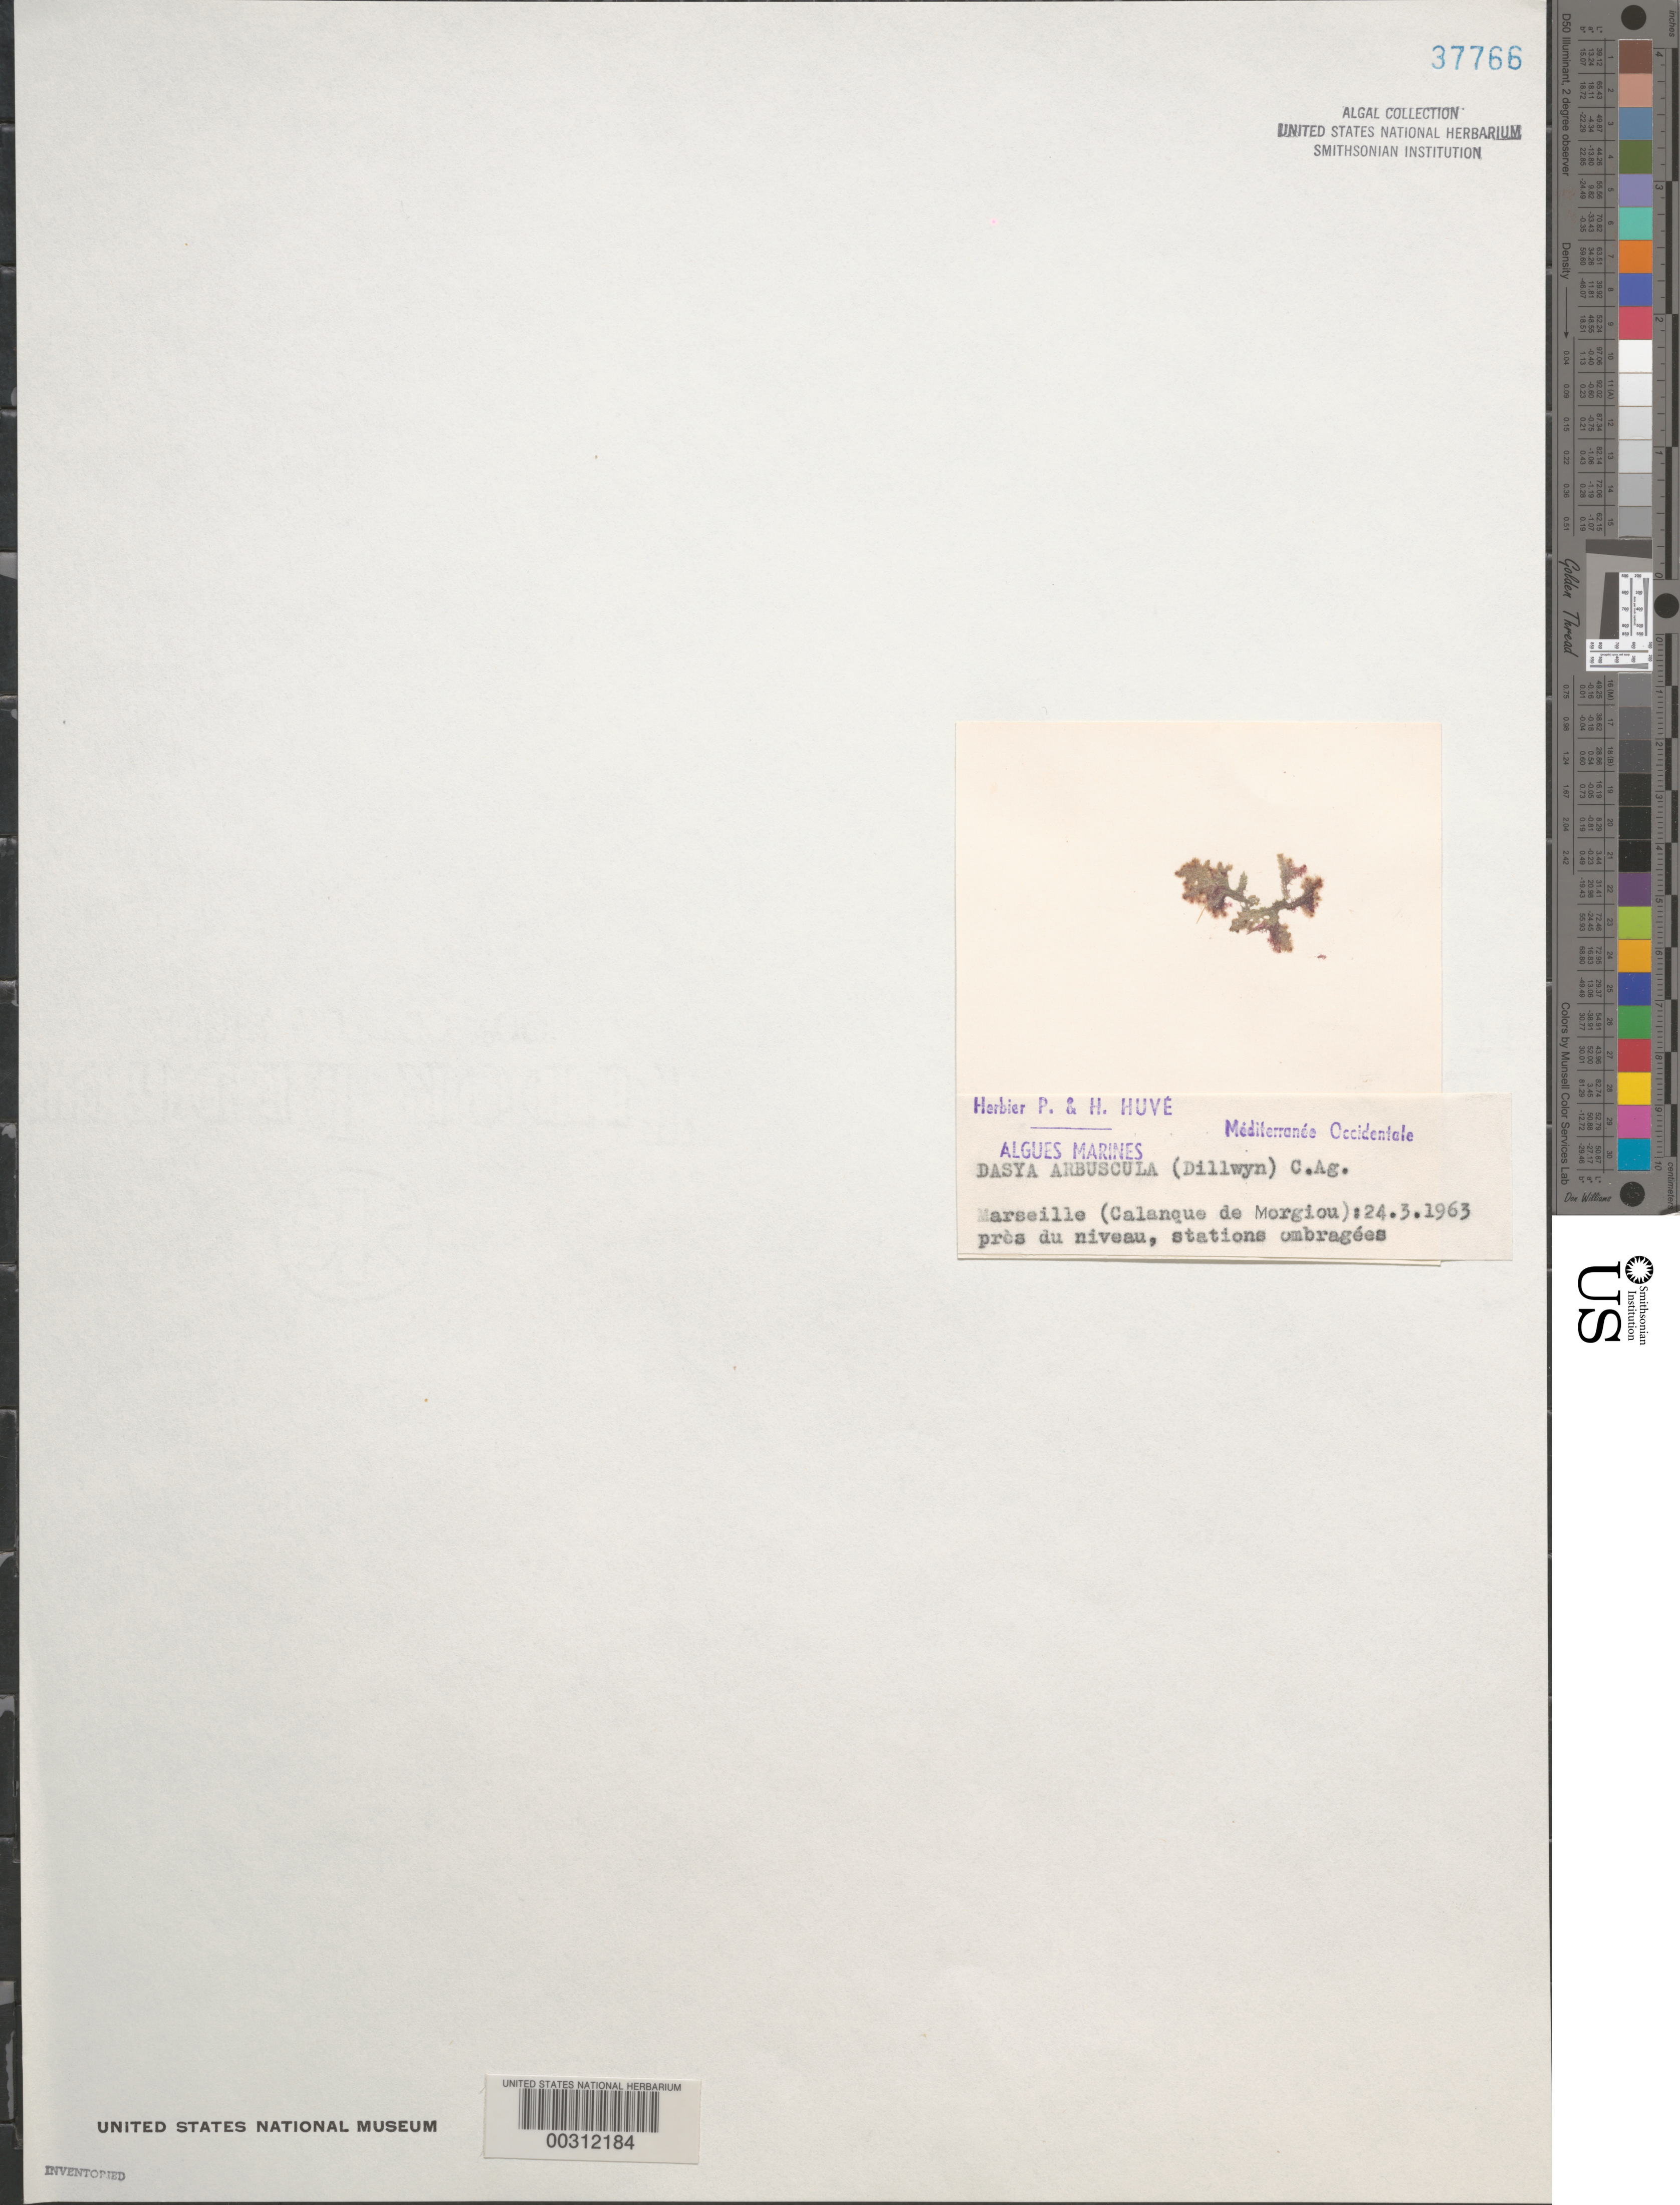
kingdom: Plantae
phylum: Rhodophyta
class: Florideophyceae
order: Ceramiales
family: Callithamniaceae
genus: Aglaothamnion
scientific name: Aglaothamnion sepositum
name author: (Gunnerus) C.A. Maggs & Hommers.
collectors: P. Huve & H. Huve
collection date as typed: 24 Mar 1963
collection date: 1963-03-24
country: France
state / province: Provence-Alpes-Côte d'Azur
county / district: Bouches-du-Rhône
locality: Calanque de Morgiou, Marseille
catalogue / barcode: US 37766